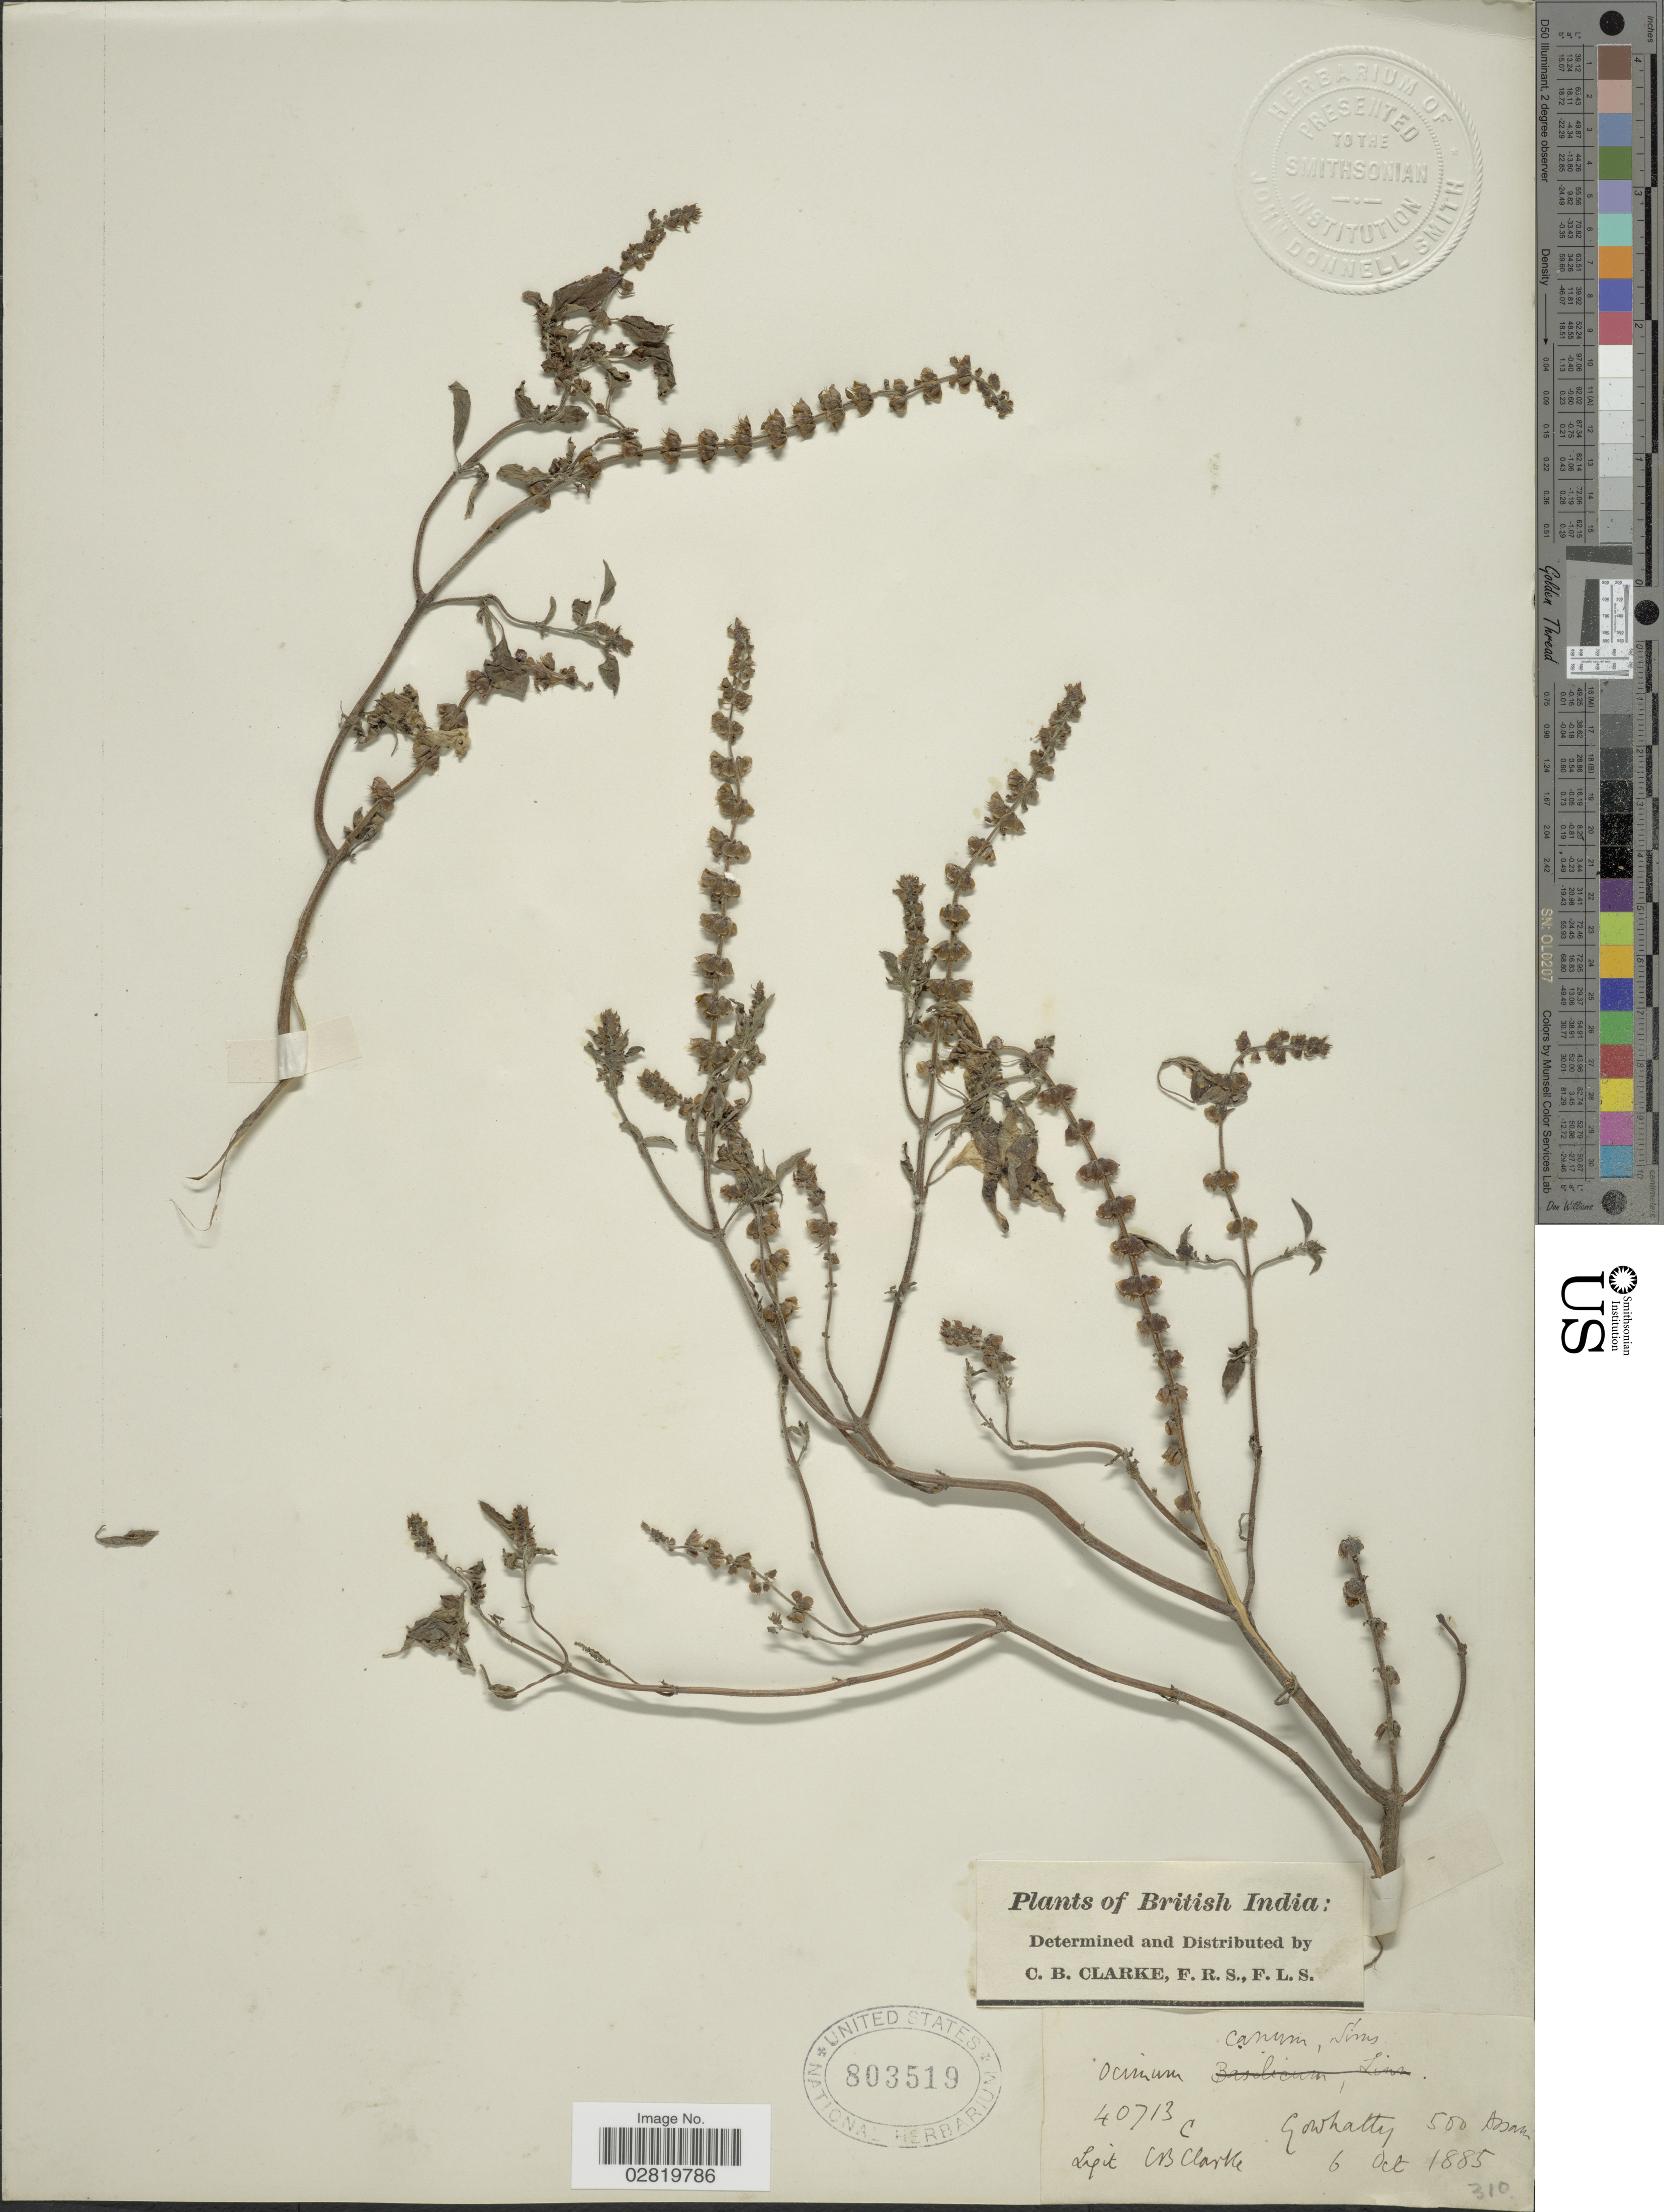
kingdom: Plantae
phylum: Tracheophyta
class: Magnoliopsida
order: Lamiales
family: Lamiaceae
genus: Ocimum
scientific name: Ocimum canum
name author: Sims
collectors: C. B. Clarke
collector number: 40713C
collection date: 1885-10-06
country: India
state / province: Assam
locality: British India, Guwahati, Assam.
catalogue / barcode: US 803519